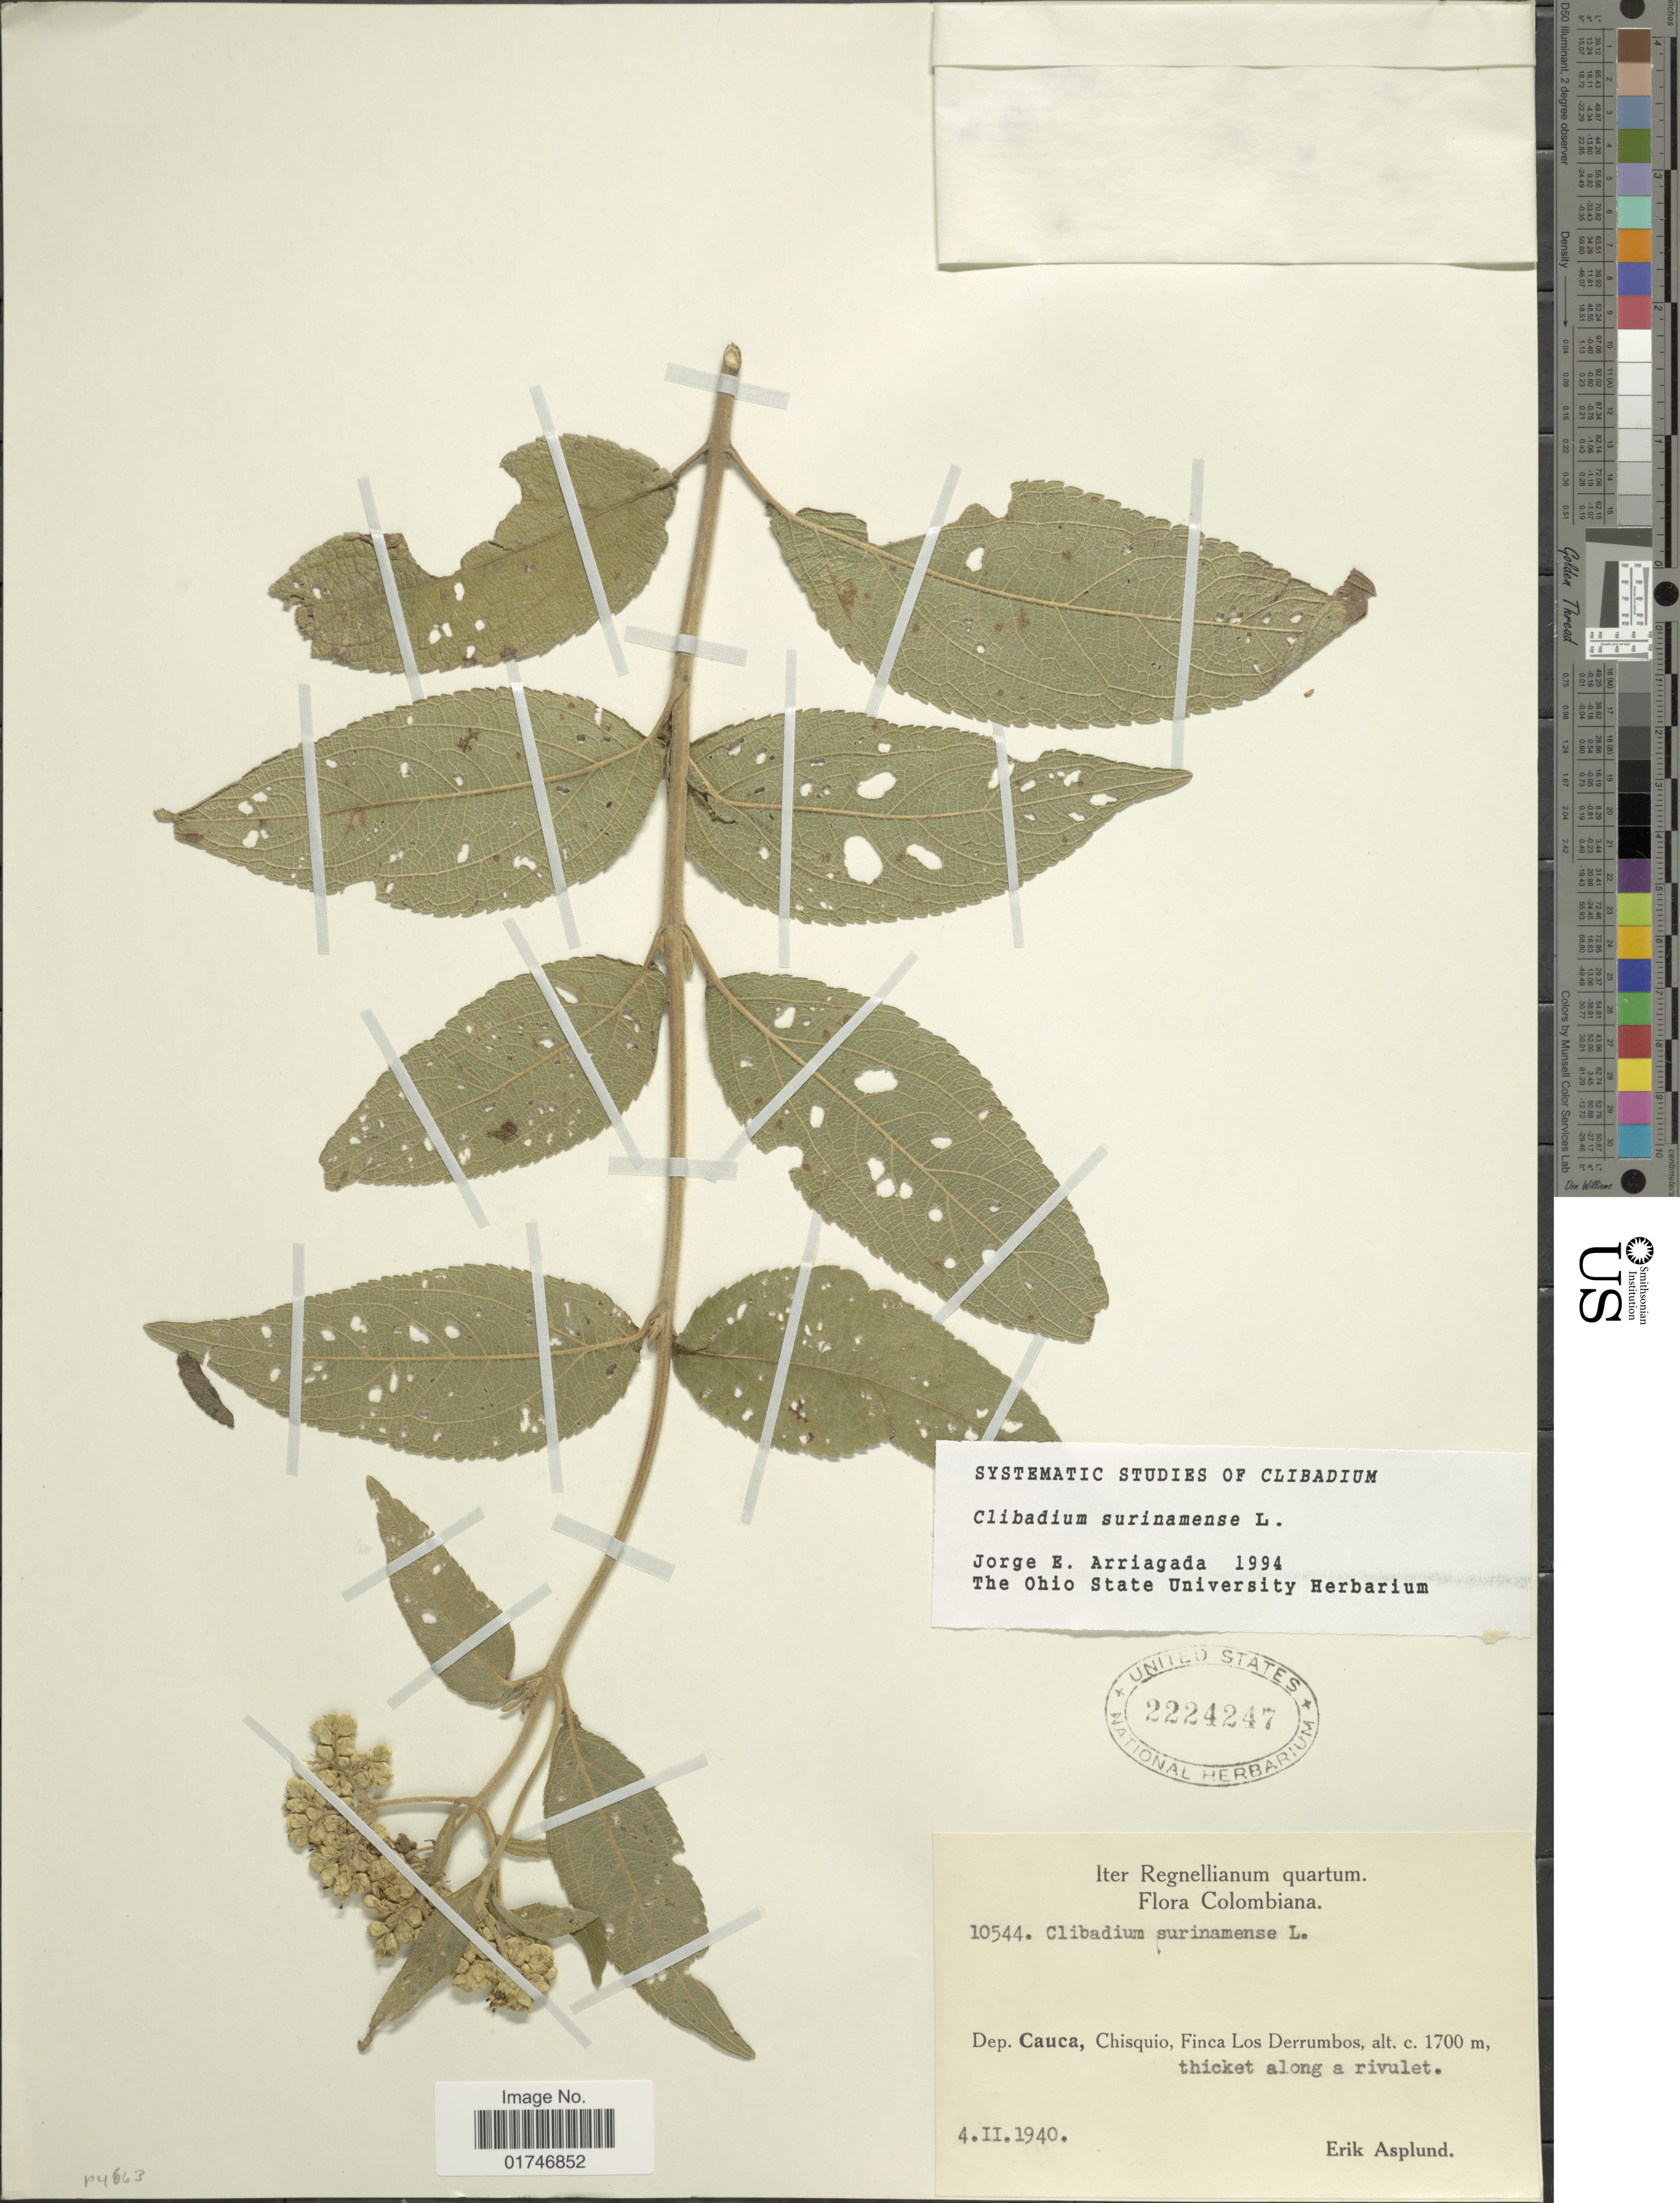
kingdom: Plantae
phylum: Tracheophyta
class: Magnoliopsida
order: Asterales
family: Asteraceae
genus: Clibadium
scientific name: Clibadium surinamense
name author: L.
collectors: E. Asplund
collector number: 10544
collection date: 1940-02-04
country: Colombia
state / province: Cauca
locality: Dep. Cauca, Chisquio, Finca Los Derrumbos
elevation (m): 1700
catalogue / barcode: US 2224247